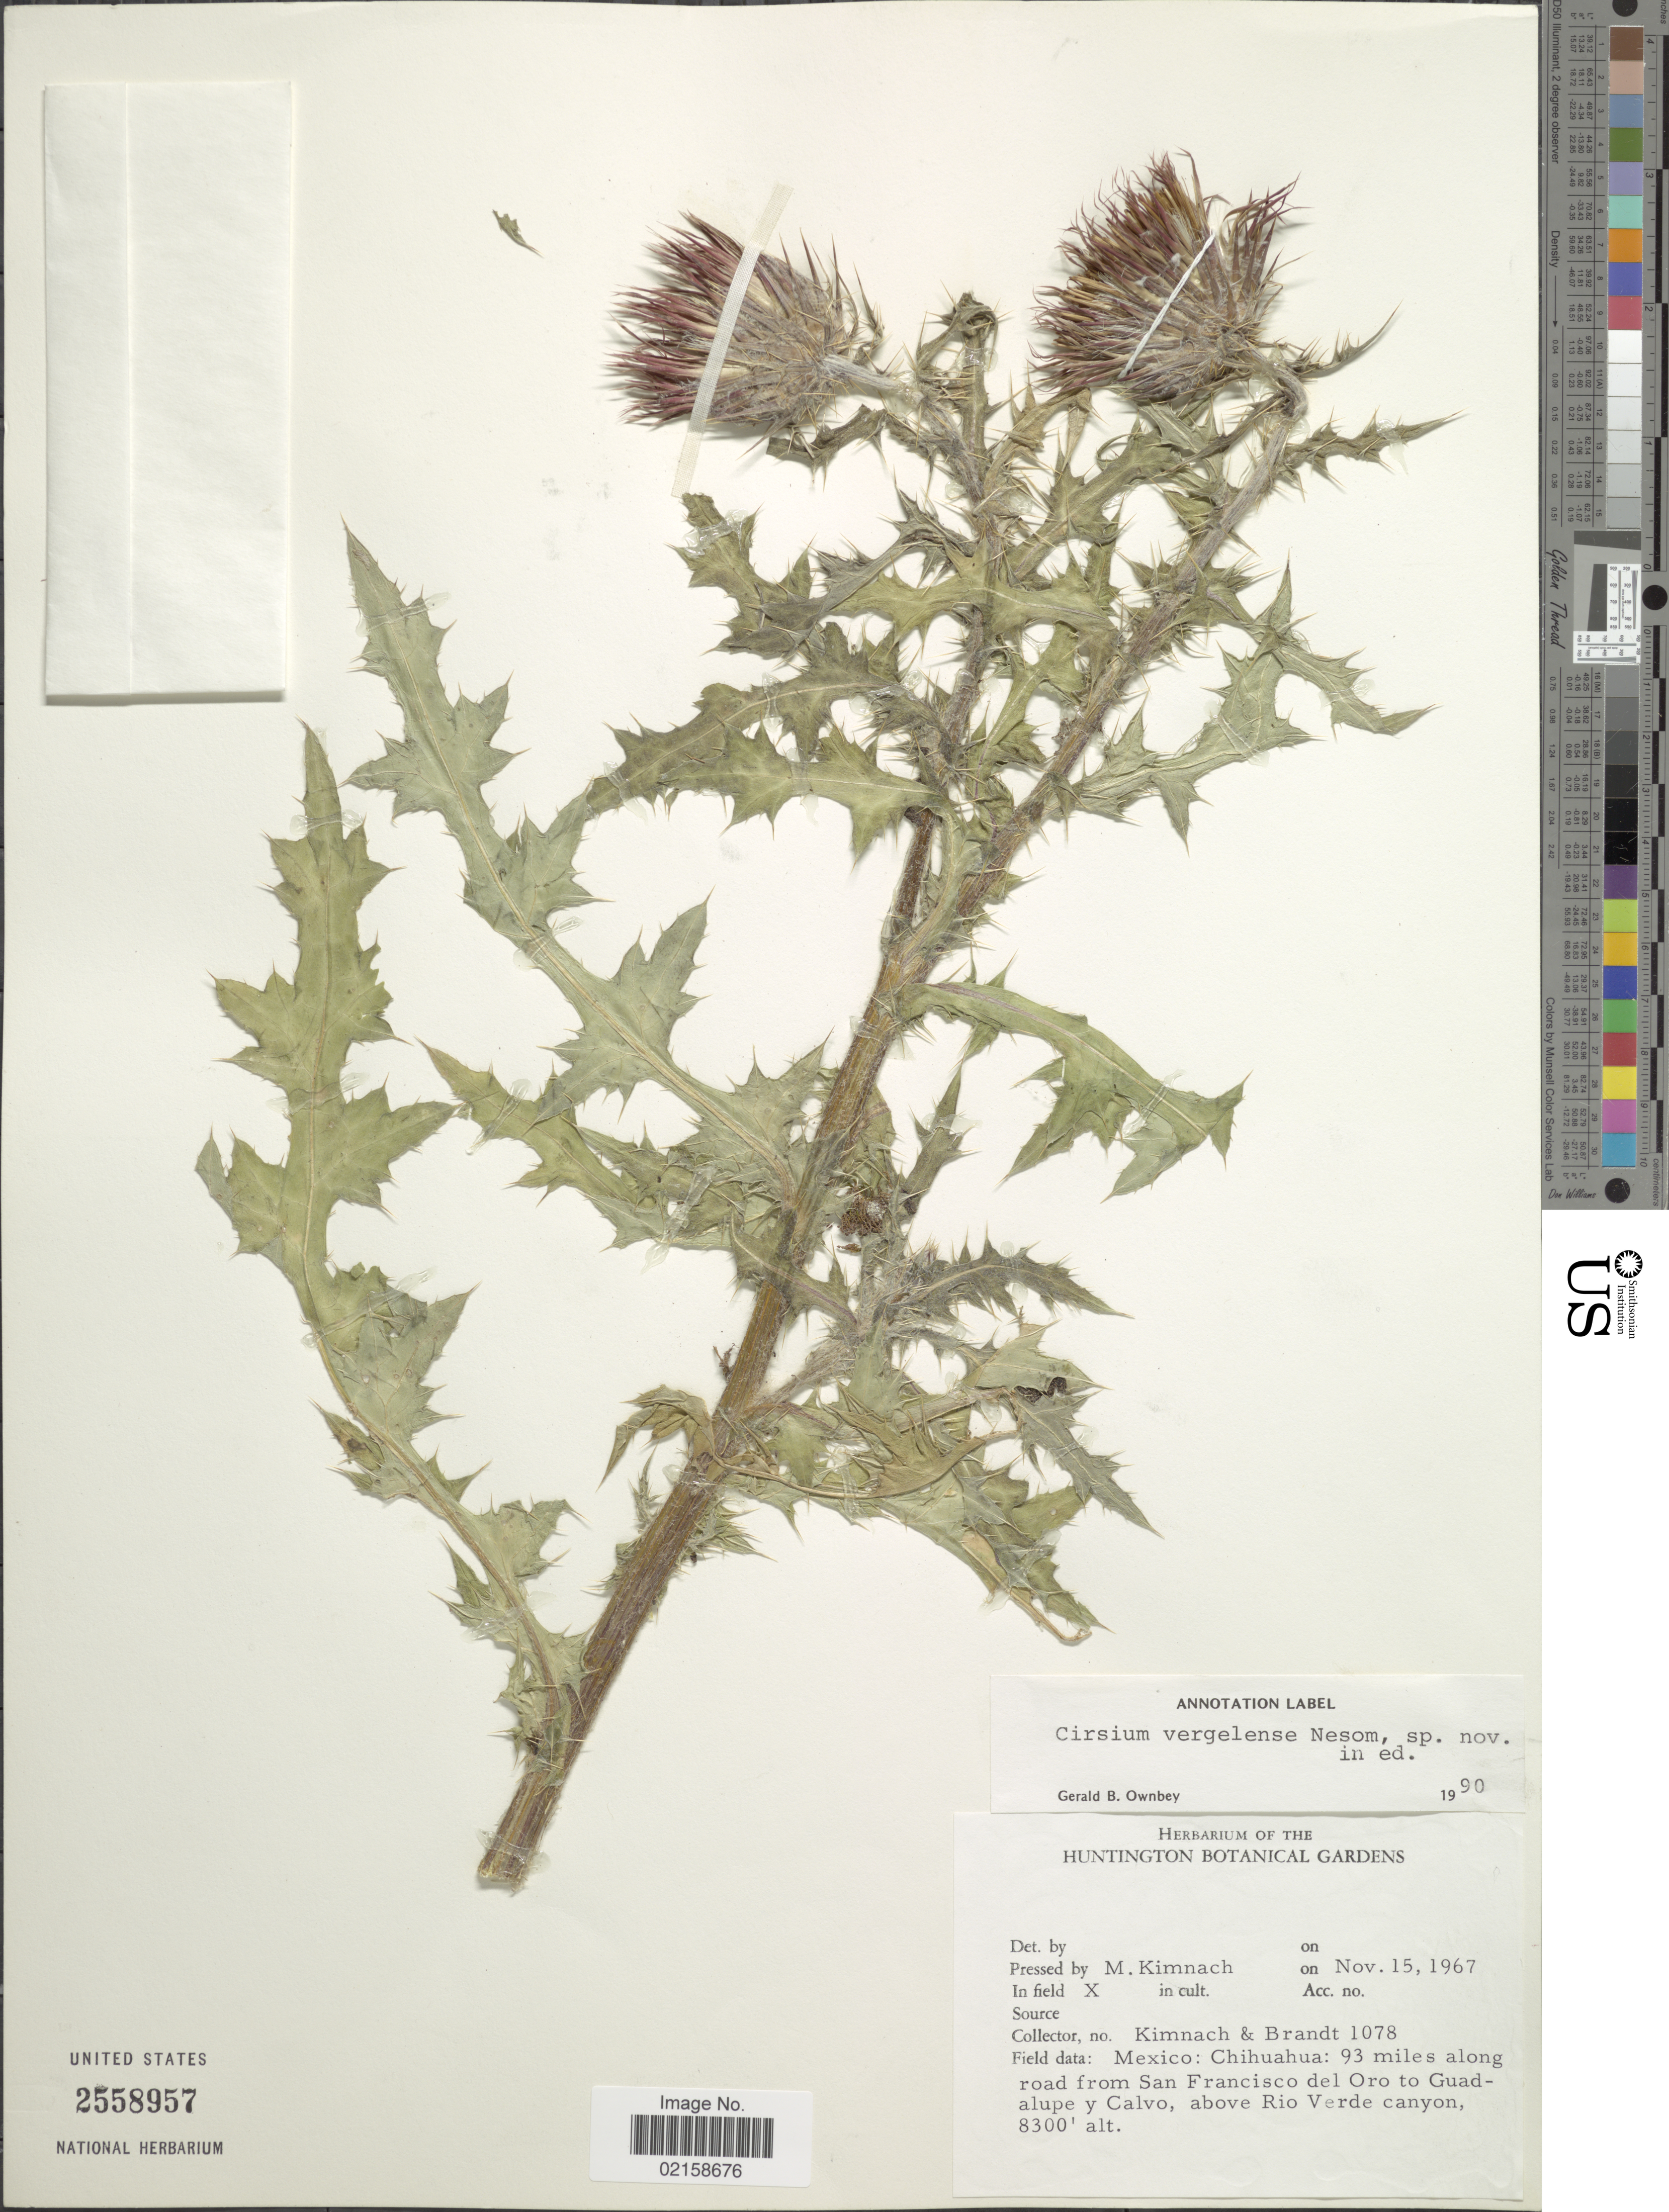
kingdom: Plantae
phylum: Tracheophyta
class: Magnoliopsida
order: Asterales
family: Asteraceae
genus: Cirsium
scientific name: Cirsium sp.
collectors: M. Kimnach & -. Brandt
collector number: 1078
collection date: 1967-11-15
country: Mexico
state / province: Chihuahua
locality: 93 miles along road from San Francisco del Oro to Guadalupe y Cavo, above Rio Verde canyon, in field [Foreign script] cult.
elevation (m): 2530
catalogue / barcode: US 2558957